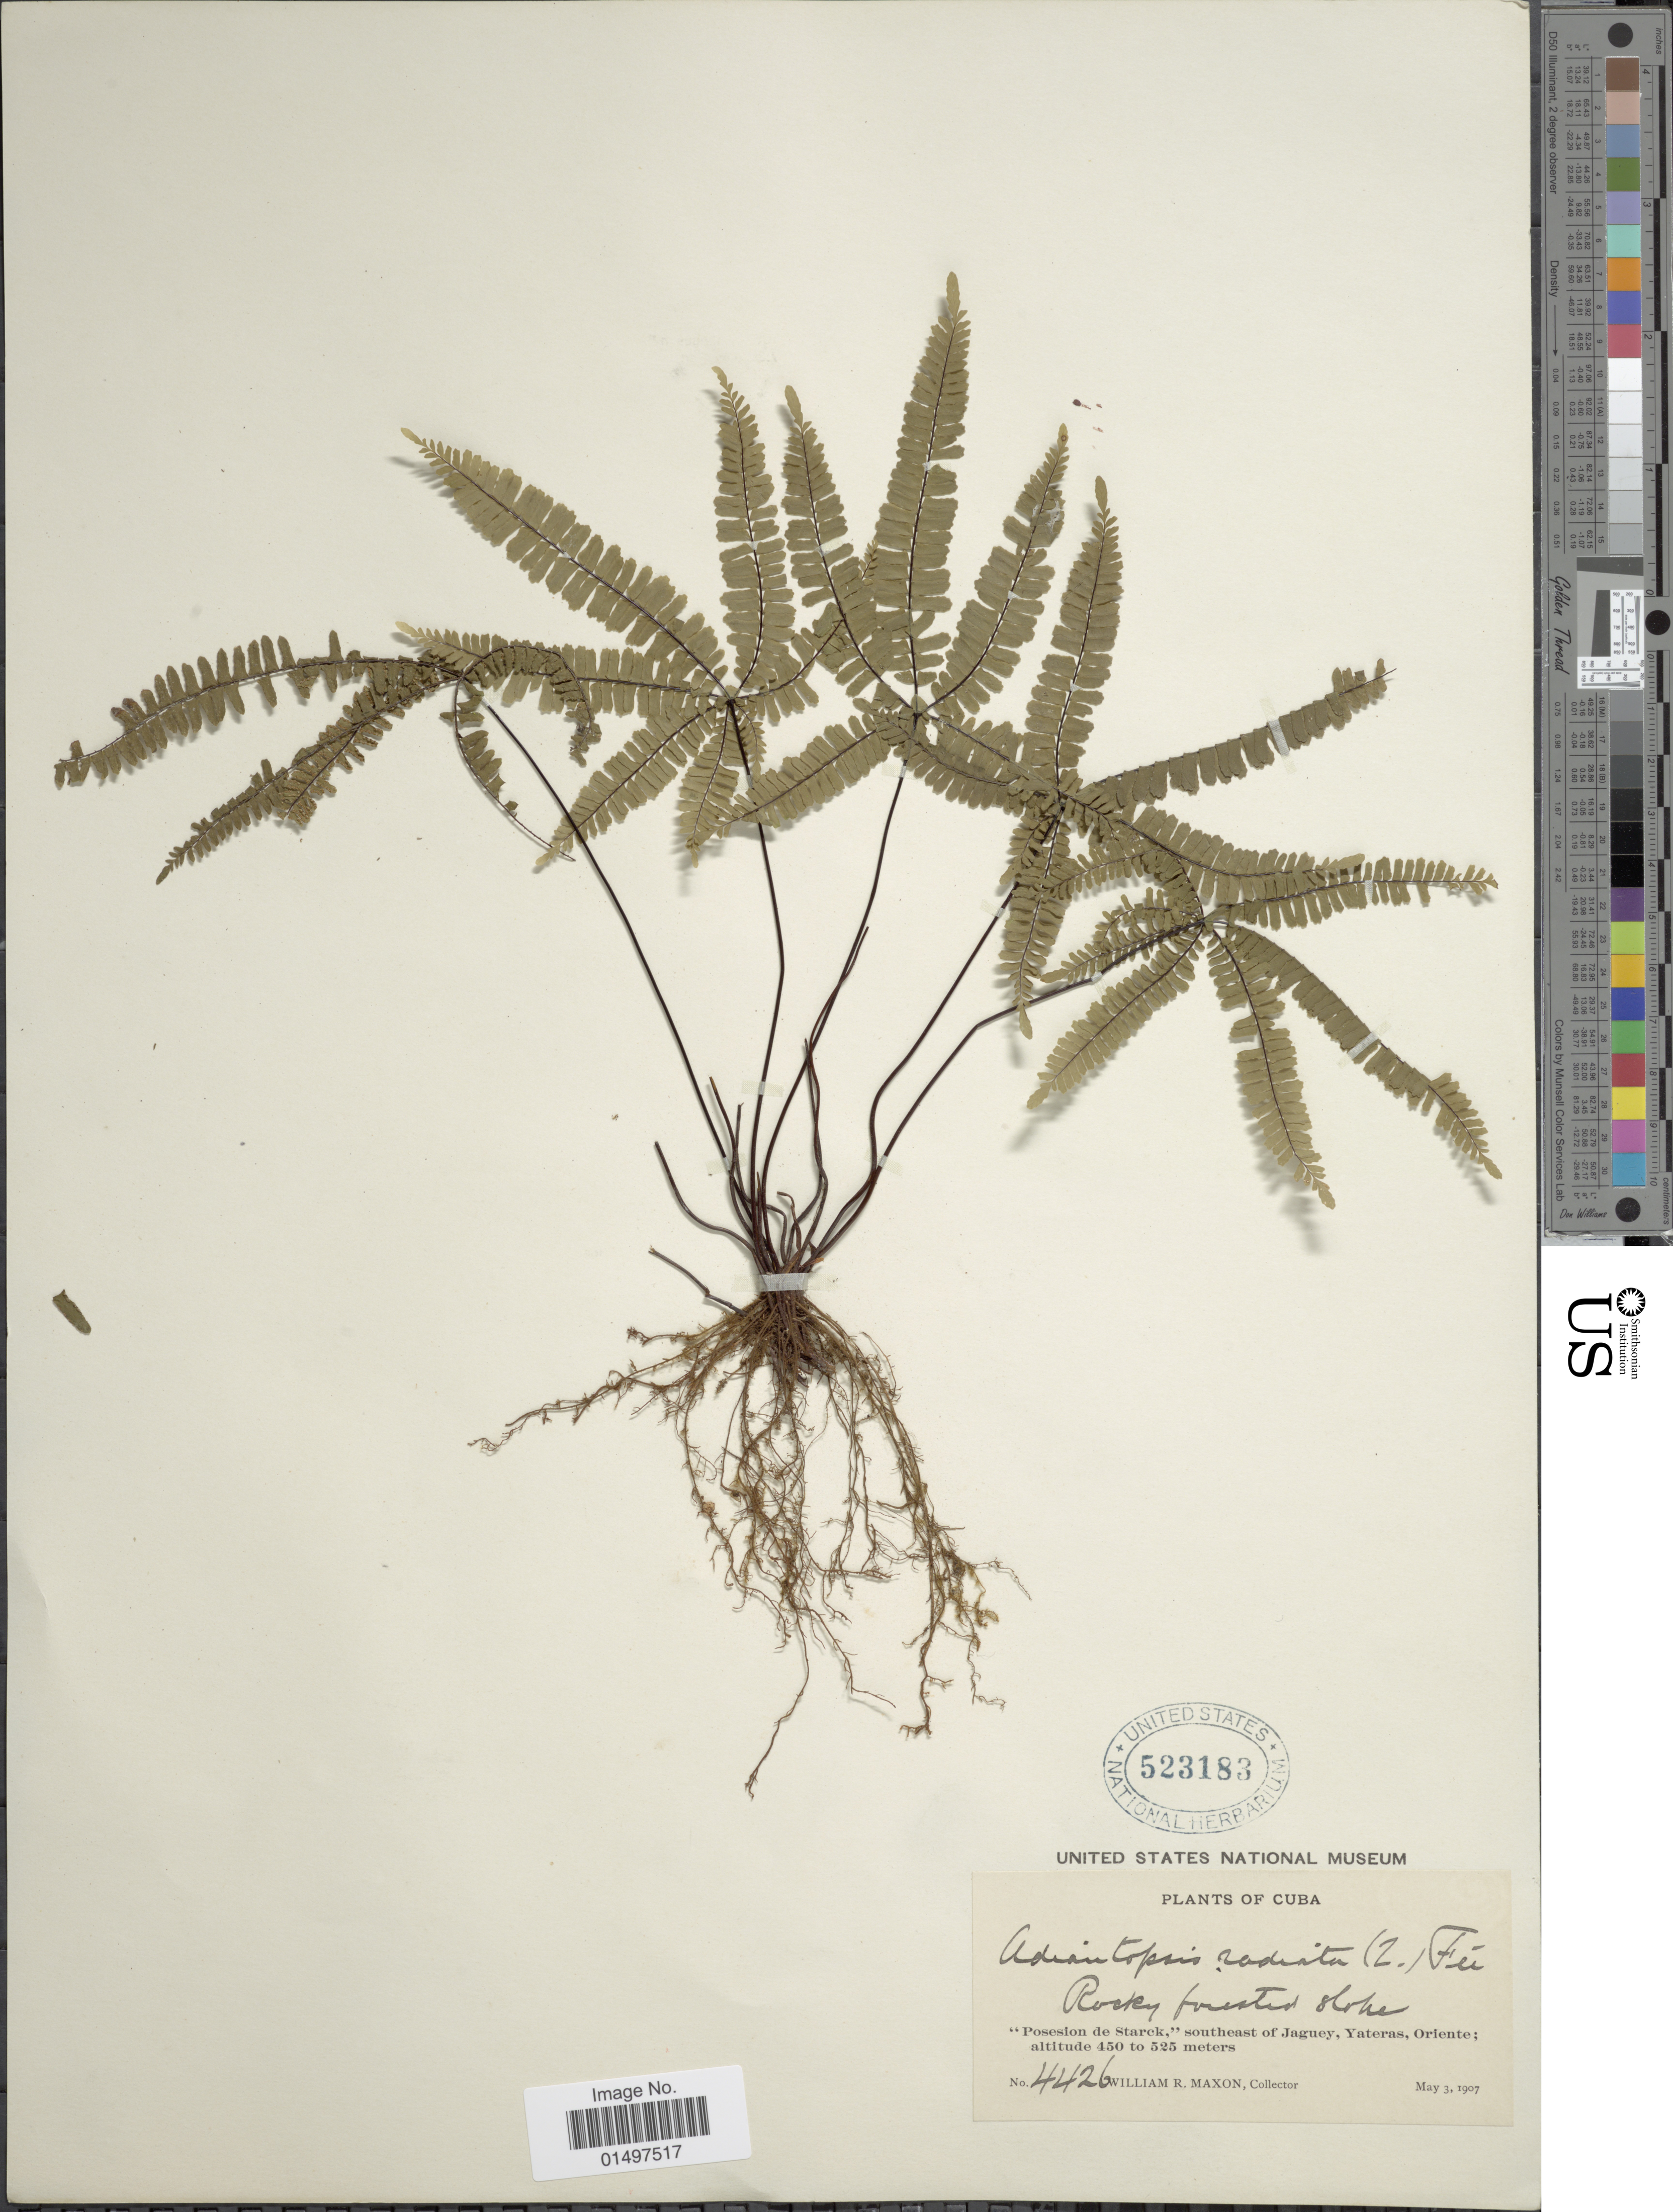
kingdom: Plantae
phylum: Tracheophyta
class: Polypodiopsida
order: Polypodiales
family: Pteridaceae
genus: Adiantopsis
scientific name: Adiantopsis radiata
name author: (L.) Fée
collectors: W. R. Maxon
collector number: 4426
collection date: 1907-05-03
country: Cuba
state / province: Oriente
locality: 'Posesion de Starck,' southeast of Jaguey, Yateras.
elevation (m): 450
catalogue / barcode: US 523183